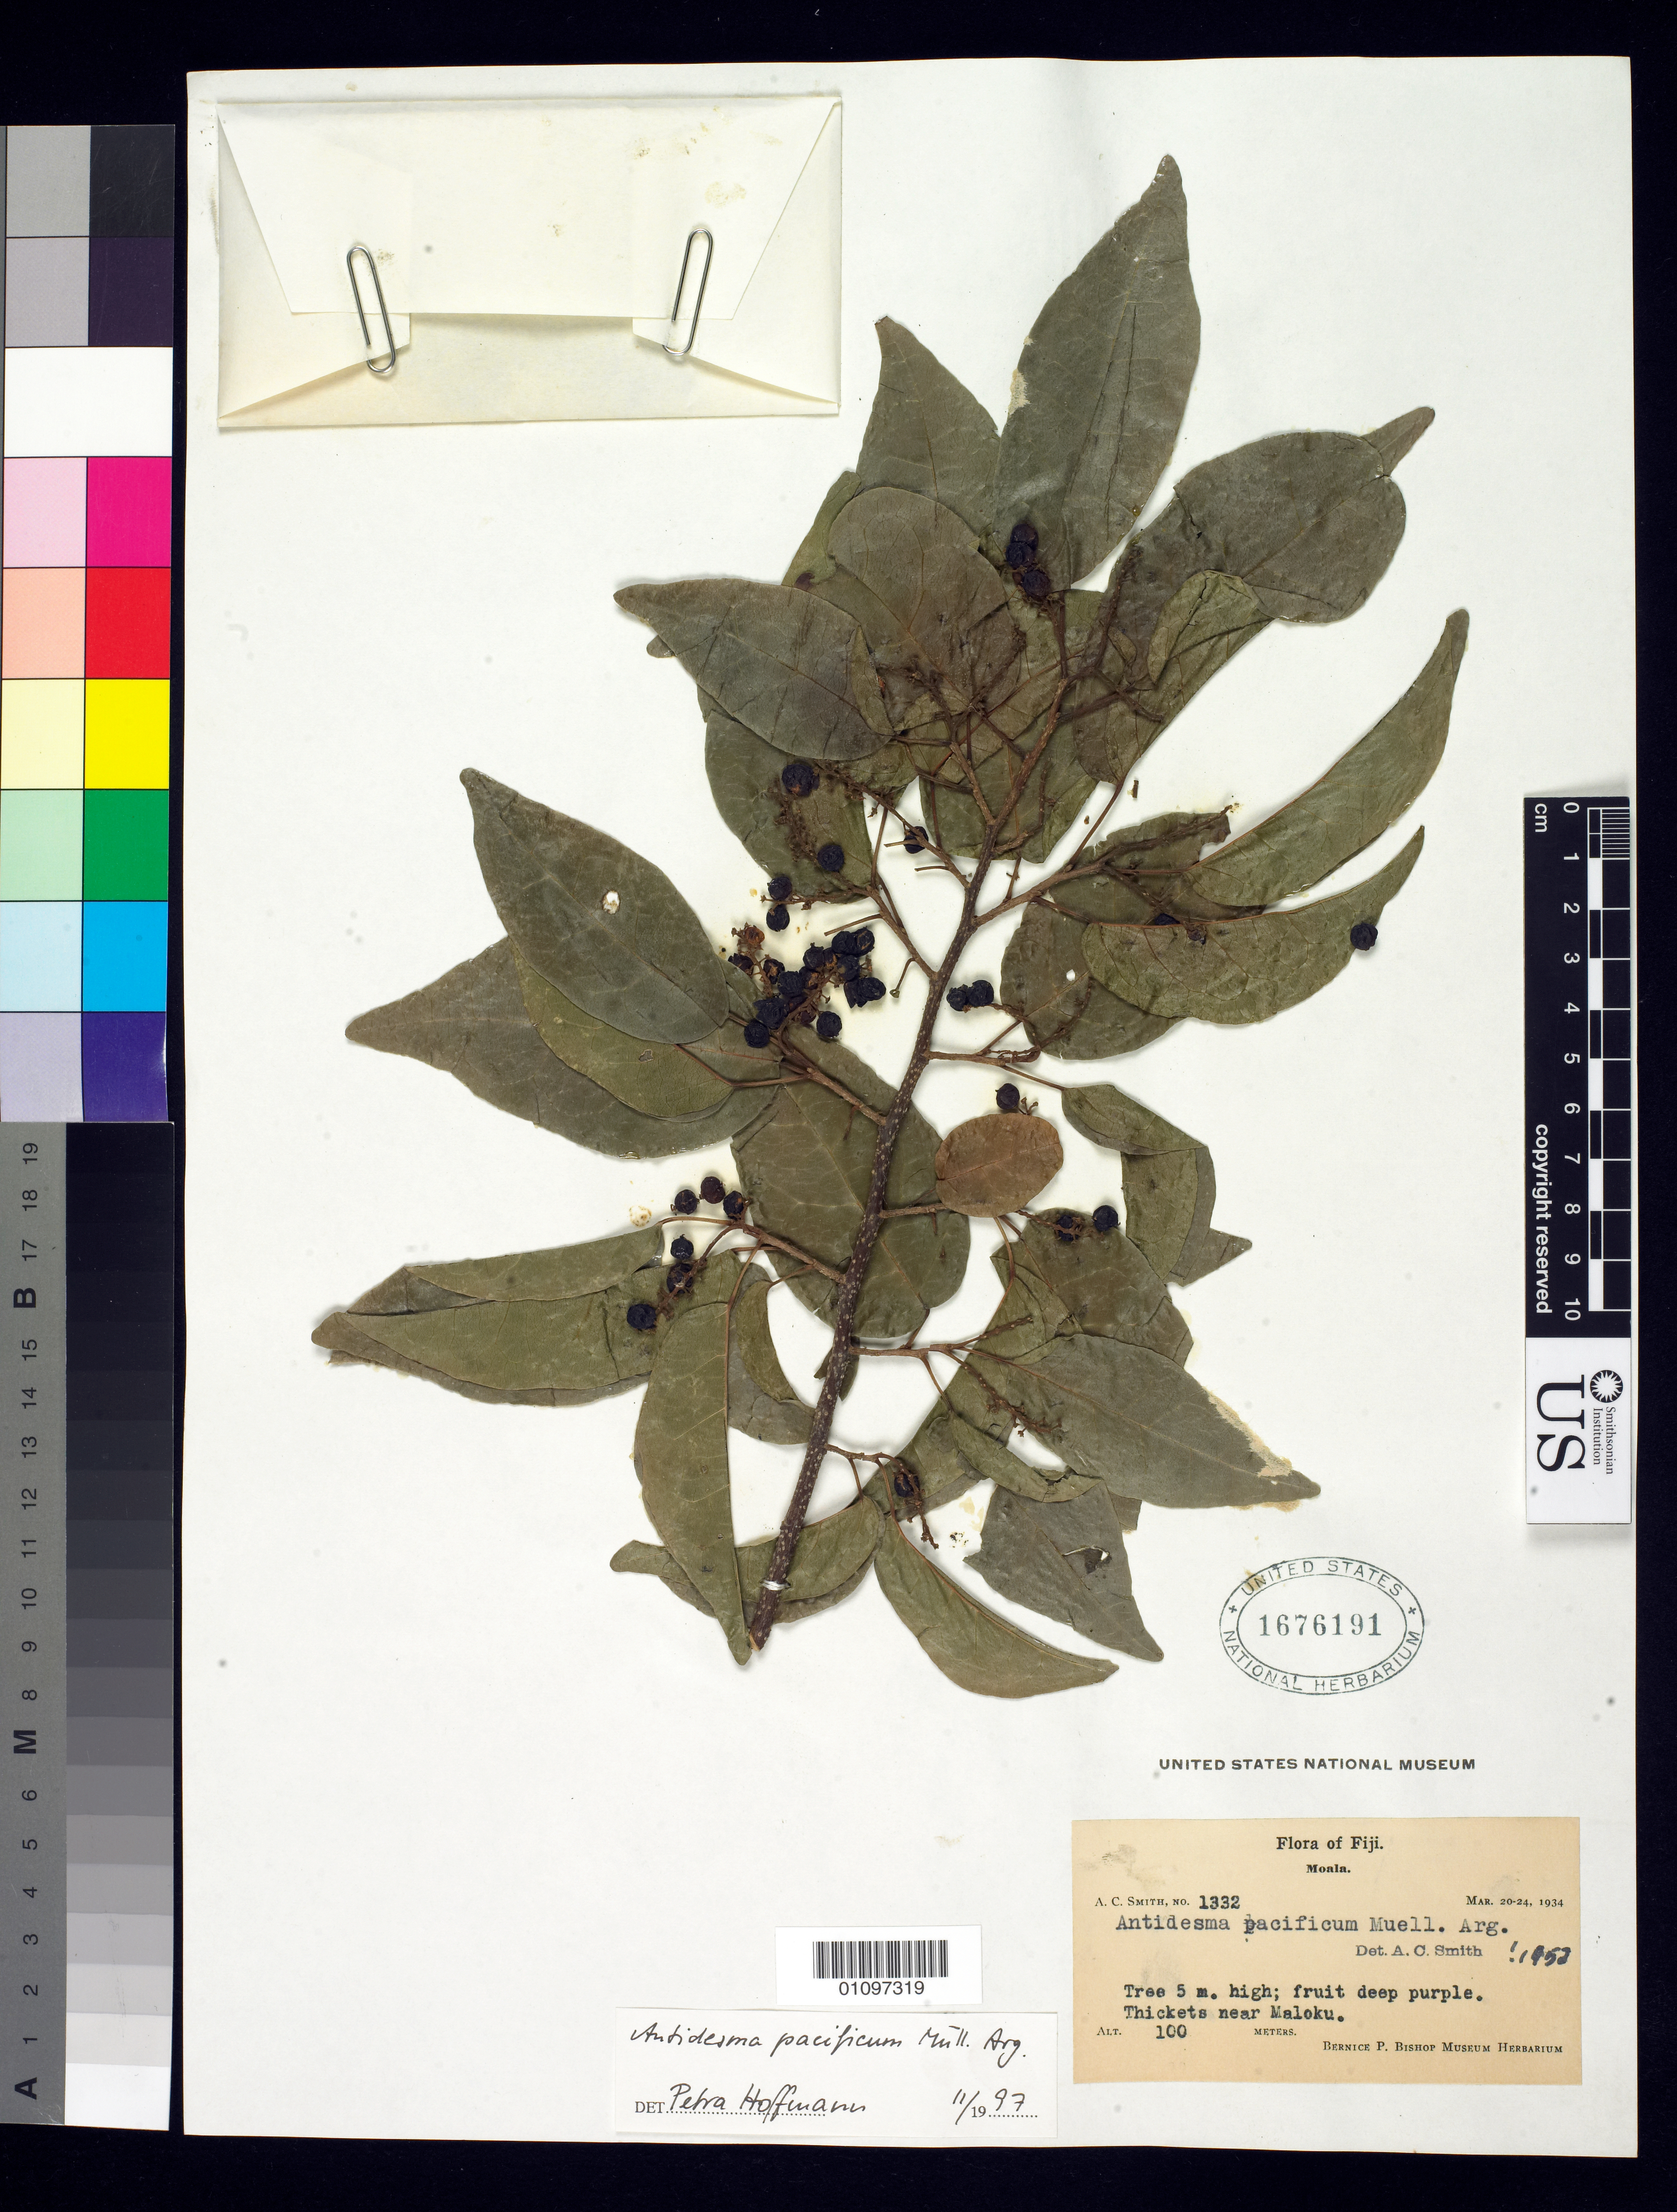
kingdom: Plantae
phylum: Tracheophyta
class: Magnoliopsida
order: Malpighiales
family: Phyllanthaceae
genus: Antidesma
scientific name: Antidesma pacificum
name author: Müll. Arg. in DC.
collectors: A. C. Smith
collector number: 1332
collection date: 1934-03-20/1934-03-24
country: Fiji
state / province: Moala Group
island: Moala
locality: Near Maloku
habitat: Thickets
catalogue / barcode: US 1676191